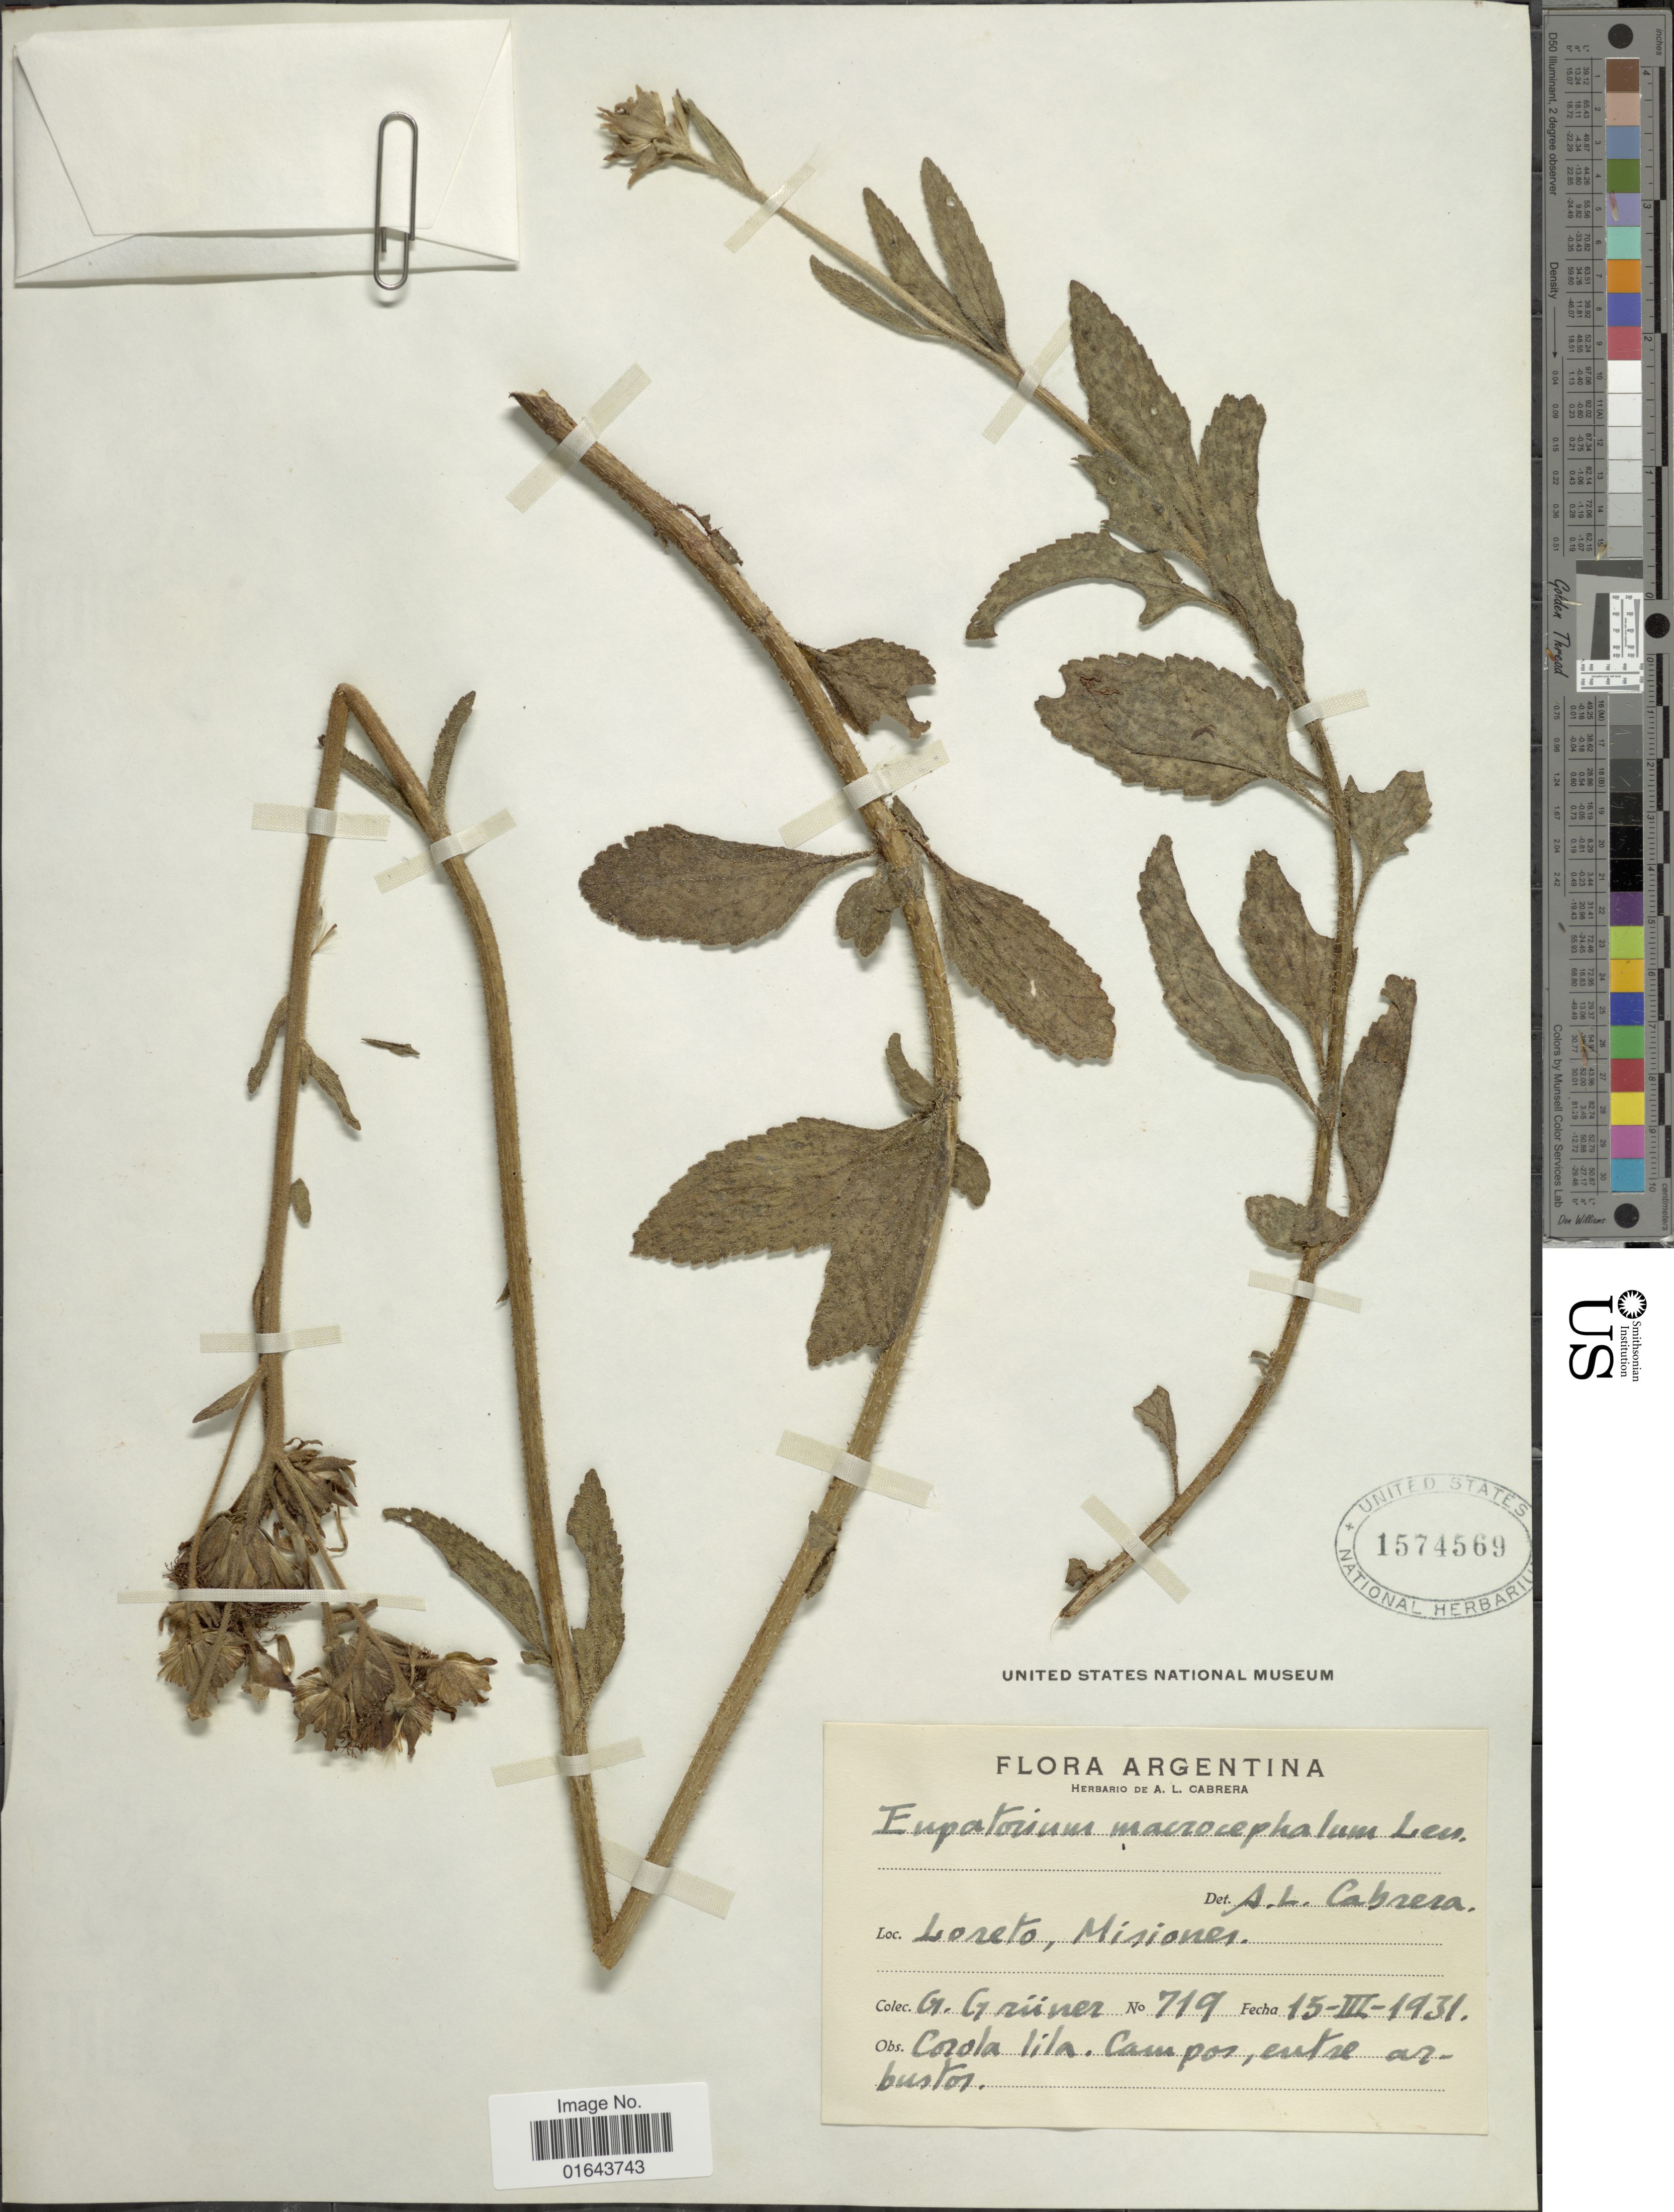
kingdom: Plantae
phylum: Tracheophyta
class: Magnoliopsida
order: Asterales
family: Asteraceae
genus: Campuloclinium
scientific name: Campuloclinium macrocephalum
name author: (Less.) DC.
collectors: G. Grüner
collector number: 719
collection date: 1931-03-15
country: Argentina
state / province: Misiones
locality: Loreto, Misiones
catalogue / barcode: US 1574569